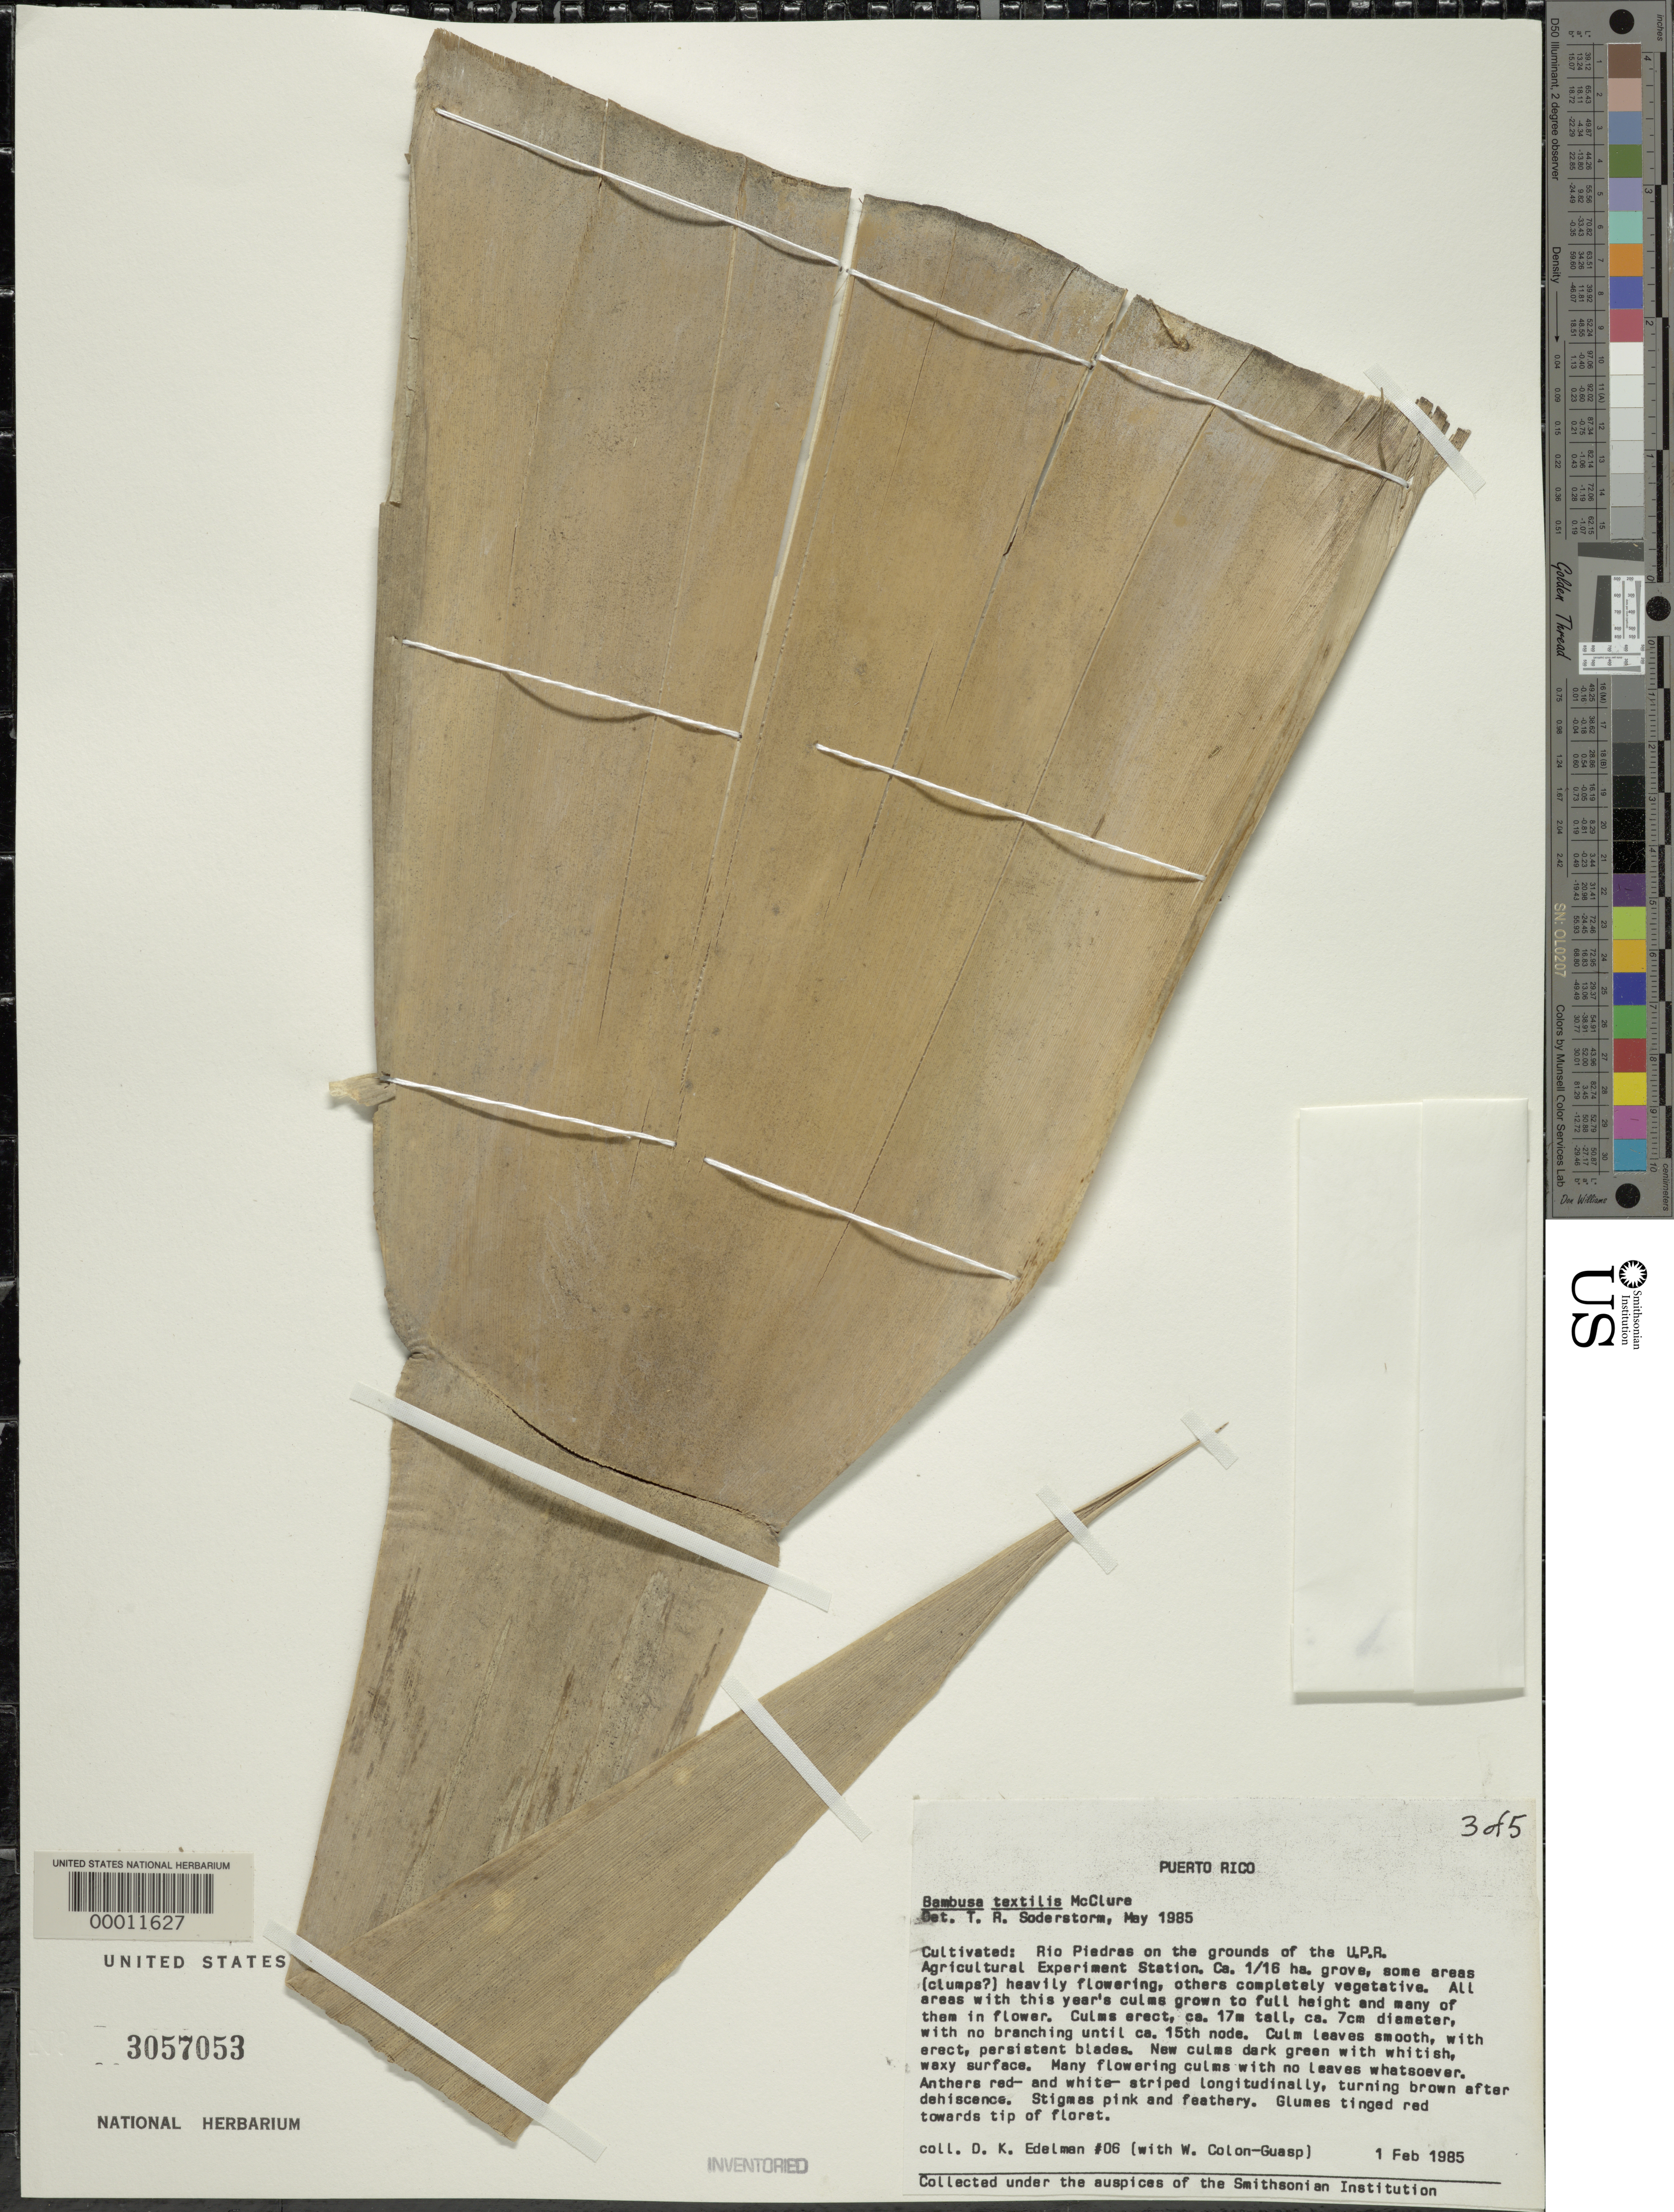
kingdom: Plantae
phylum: Tracheophyta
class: Liliopsida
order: Poales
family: Poaceae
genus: Bambusa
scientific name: Bambusa textilis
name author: McClure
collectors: D. Edelman & W. Colon Guasp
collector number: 06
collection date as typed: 01 Feb 1985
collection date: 1985-02-01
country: Puerto Rico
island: Greater Antilles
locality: Rio piedras, u.p.r. agricultural exper. station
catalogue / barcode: US 3057053